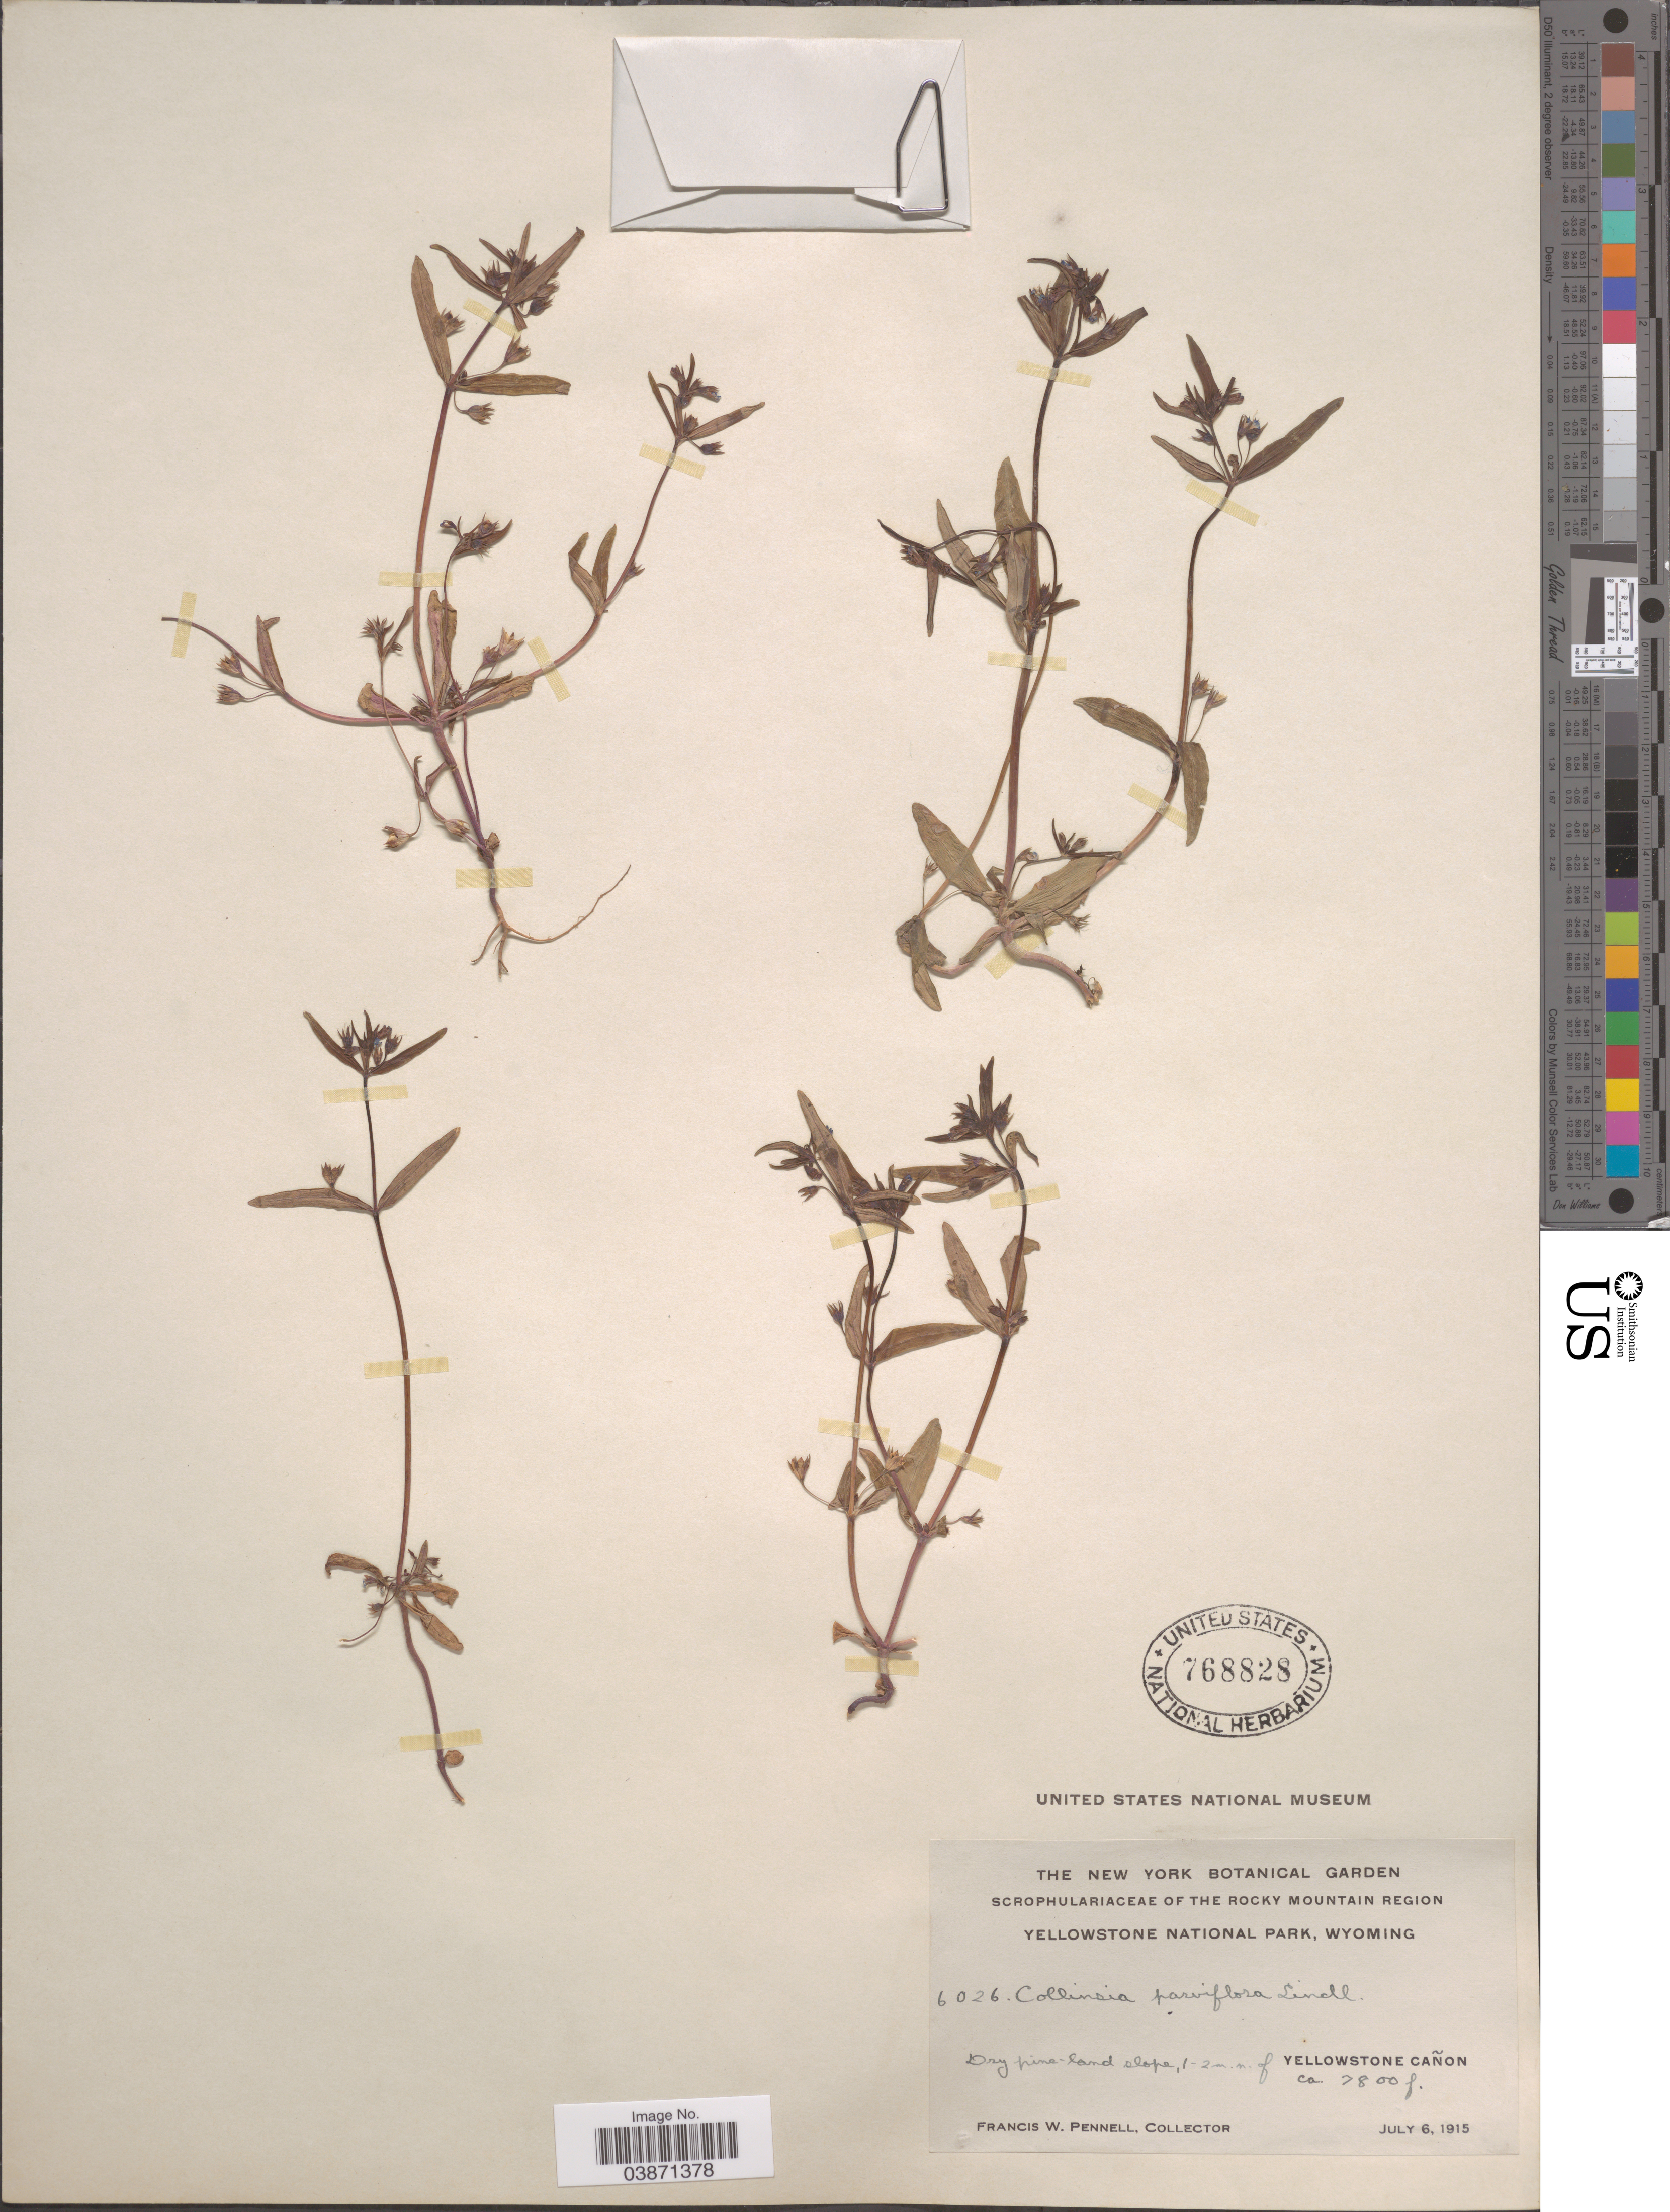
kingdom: Plantae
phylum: Tracheophyta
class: Magnoliopsida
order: Lamiales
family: Plantaginaceae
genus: Collinsia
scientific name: Collinsia parviflora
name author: Douglas ex Lindl.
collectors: F. W. Pennell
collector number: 6026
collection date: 1915-07-06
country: United States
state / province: Wyoming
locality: The Rocky Mountain Region. Yellowstone National Park. 1-2 m. n. of Yellowstone Cañon.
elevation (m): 2377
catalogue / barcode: US 768828